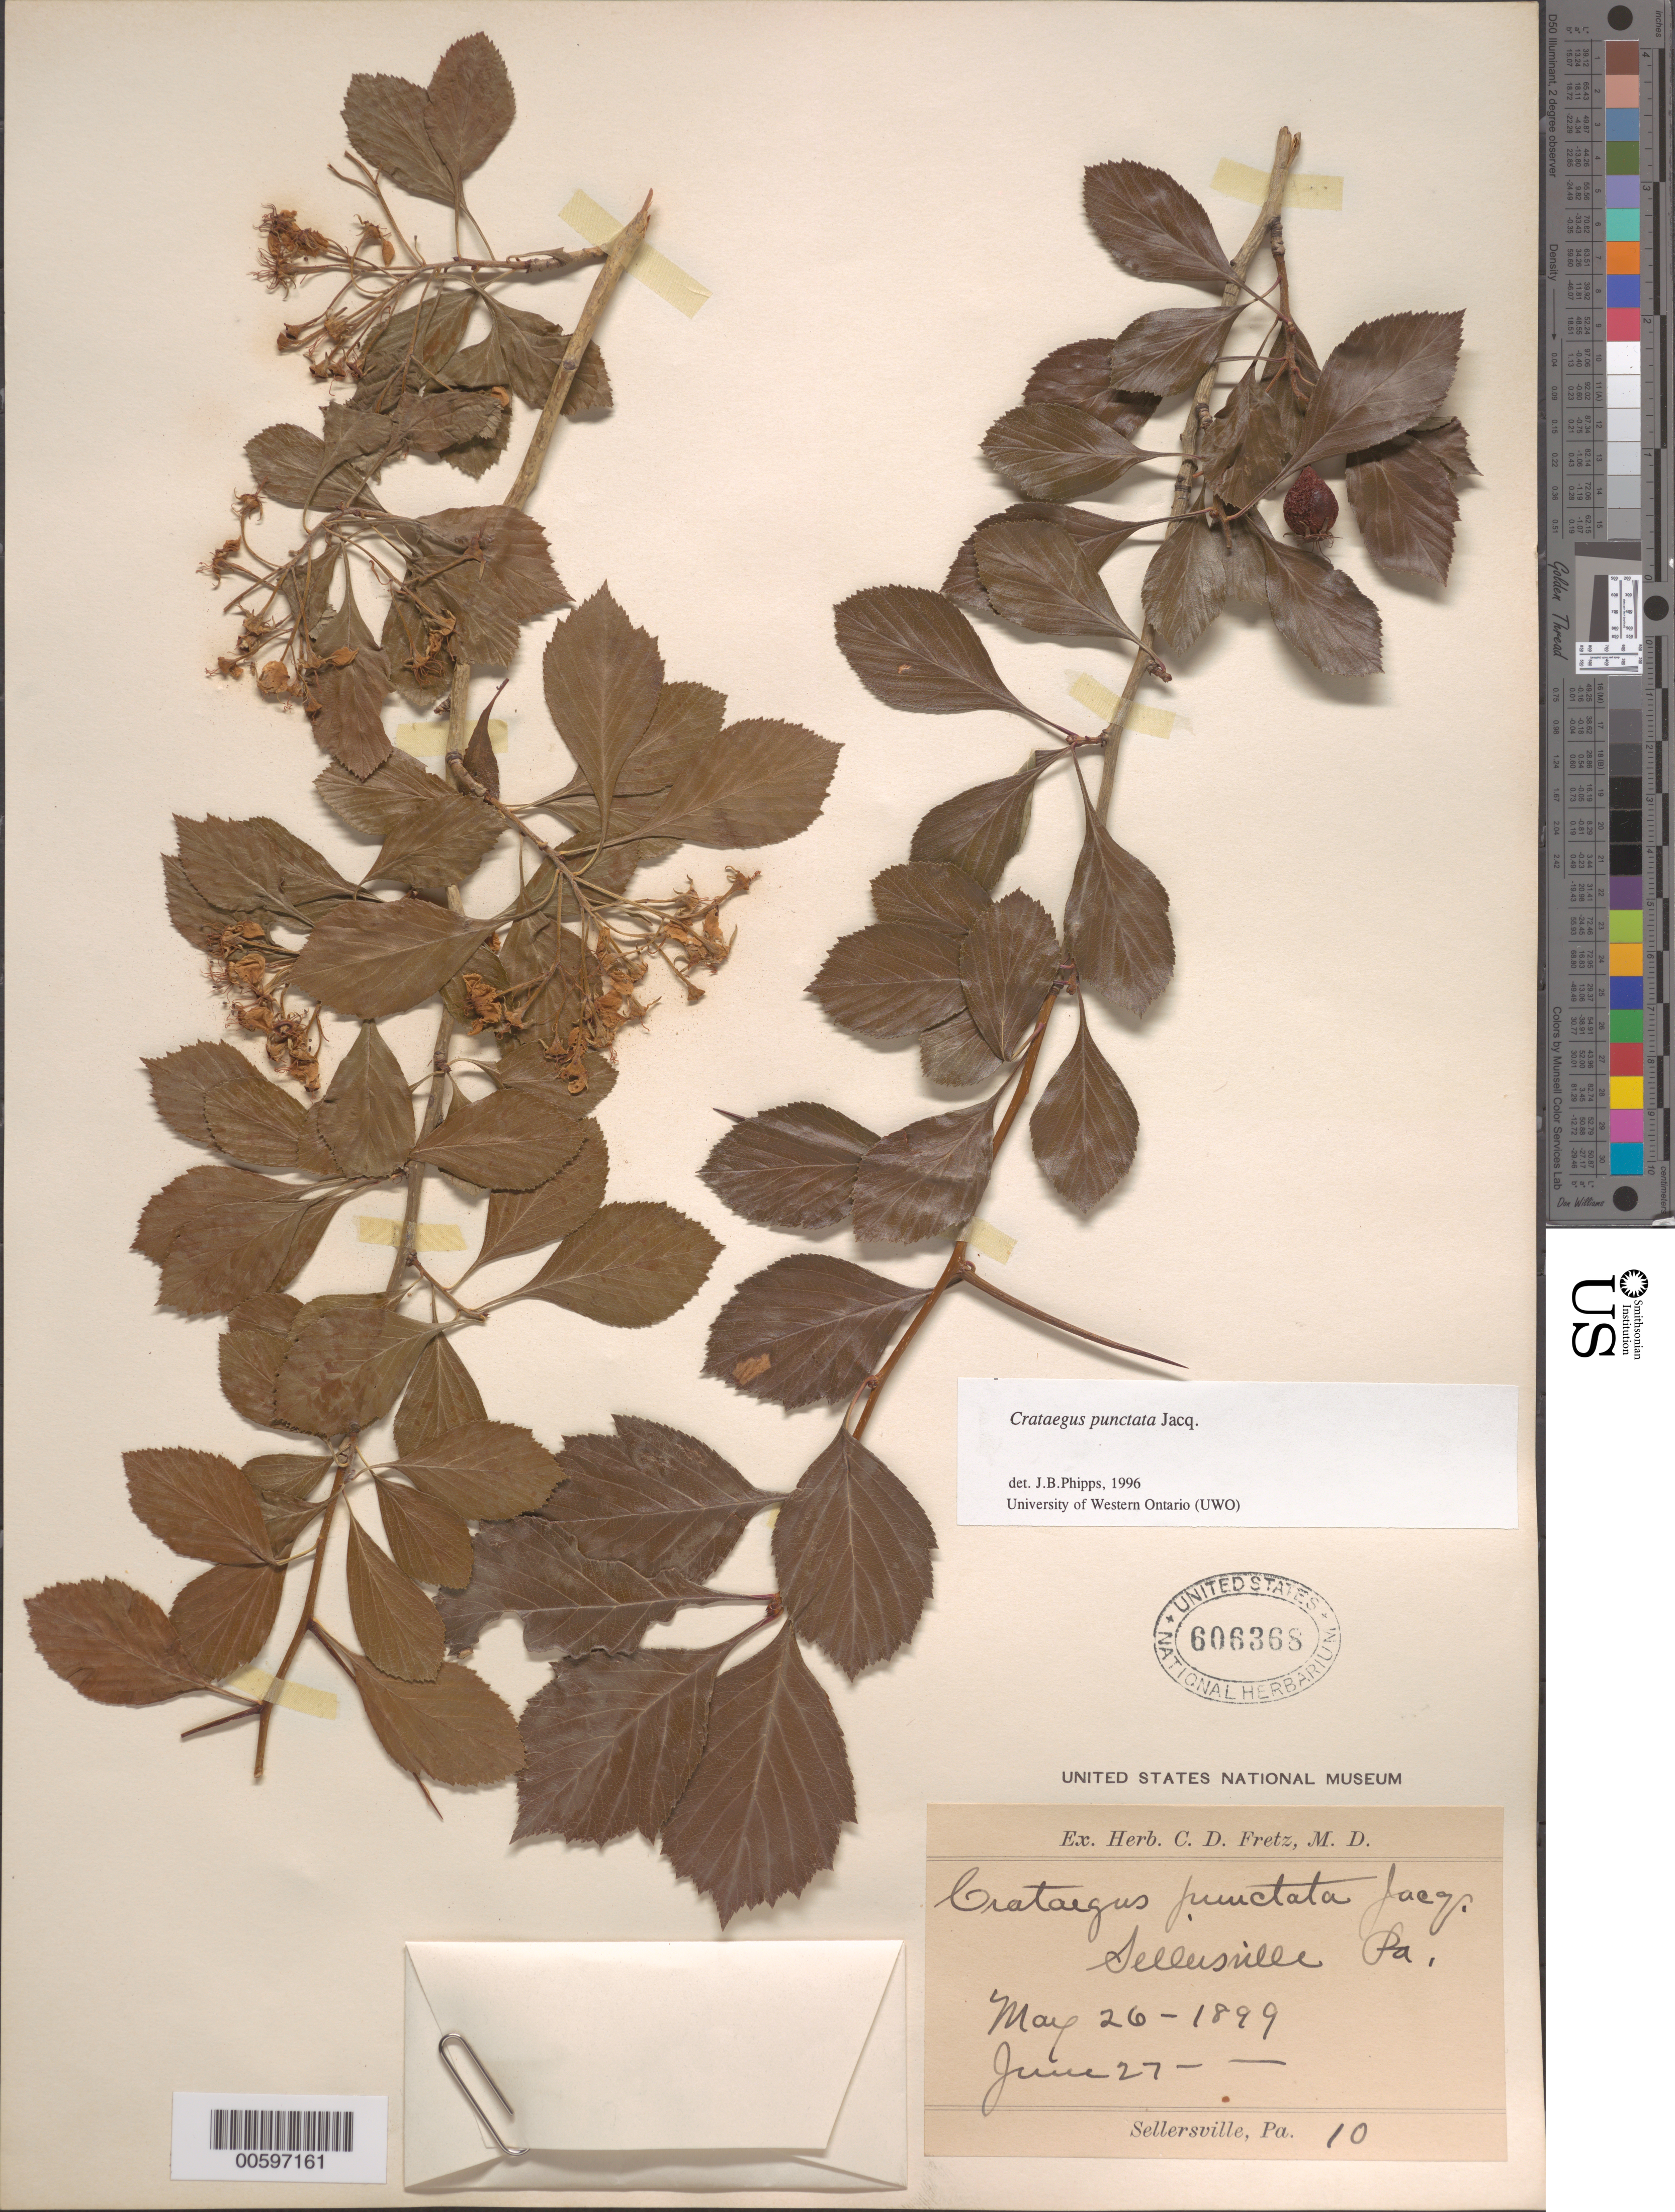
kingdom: Plantae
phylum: Tracheophyta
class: Magnoliopsida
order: Rosales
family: Rosaceae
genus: Crataegus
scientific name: Crataegus punctata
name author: Jacq.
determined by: Phipps, James B., (UWO), University of Western Ontario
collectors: ex herb. C.D. Fretz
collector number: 10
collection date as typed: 26 May 1899 and 27 Jun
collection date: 1899-05-26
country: United States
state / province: Pennsylvania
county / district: Bucks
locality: Sellersville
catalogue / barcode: US 606368